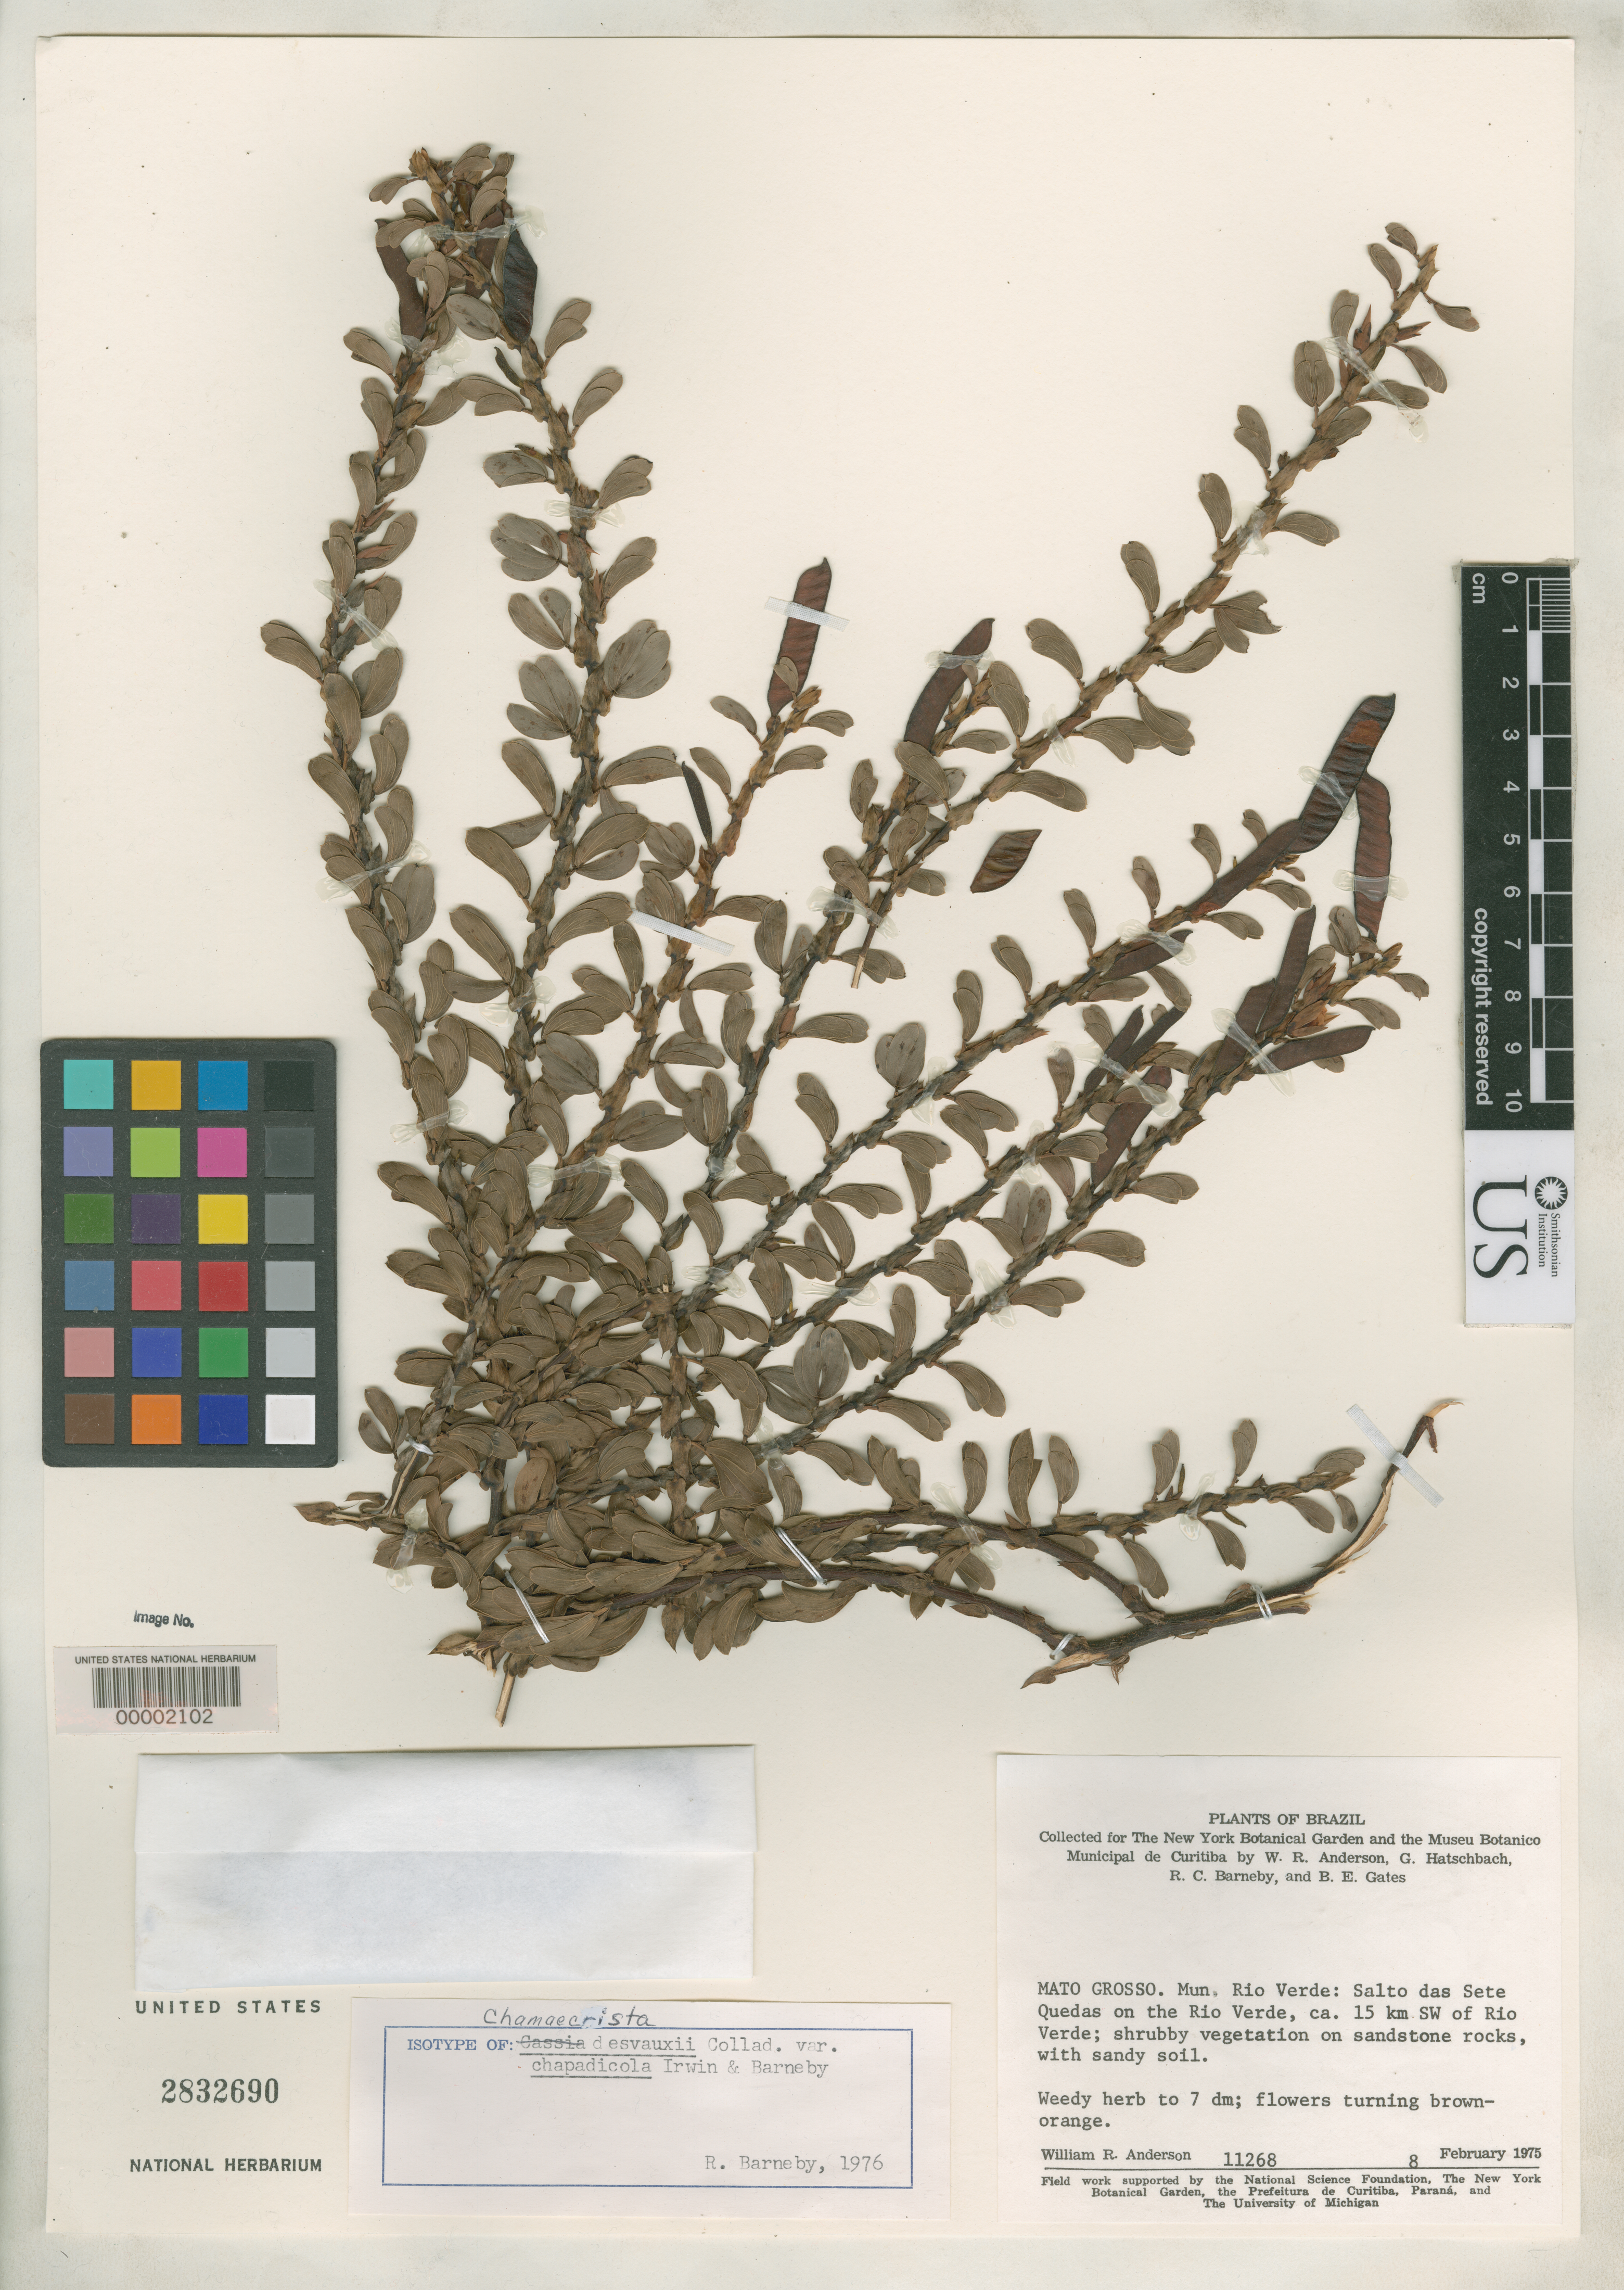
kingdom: Plantae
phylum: Tracheophyta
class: Magnoliopsida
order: Fabales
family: Fabaceae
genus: Chamaecrista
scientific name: Chamaecrista desvauxii var. chapadicola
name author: H.S. Irwin & Barneby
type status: Isotype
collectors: W. R. Anderson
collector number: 11268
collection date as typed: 08 Feb 1975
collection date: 1975-02-08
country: Brazil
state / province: Mato Grosso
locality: Salto das sete quesdas on Rio Verde, 15 km SW of Rio Verde.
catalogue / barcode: US 2832690